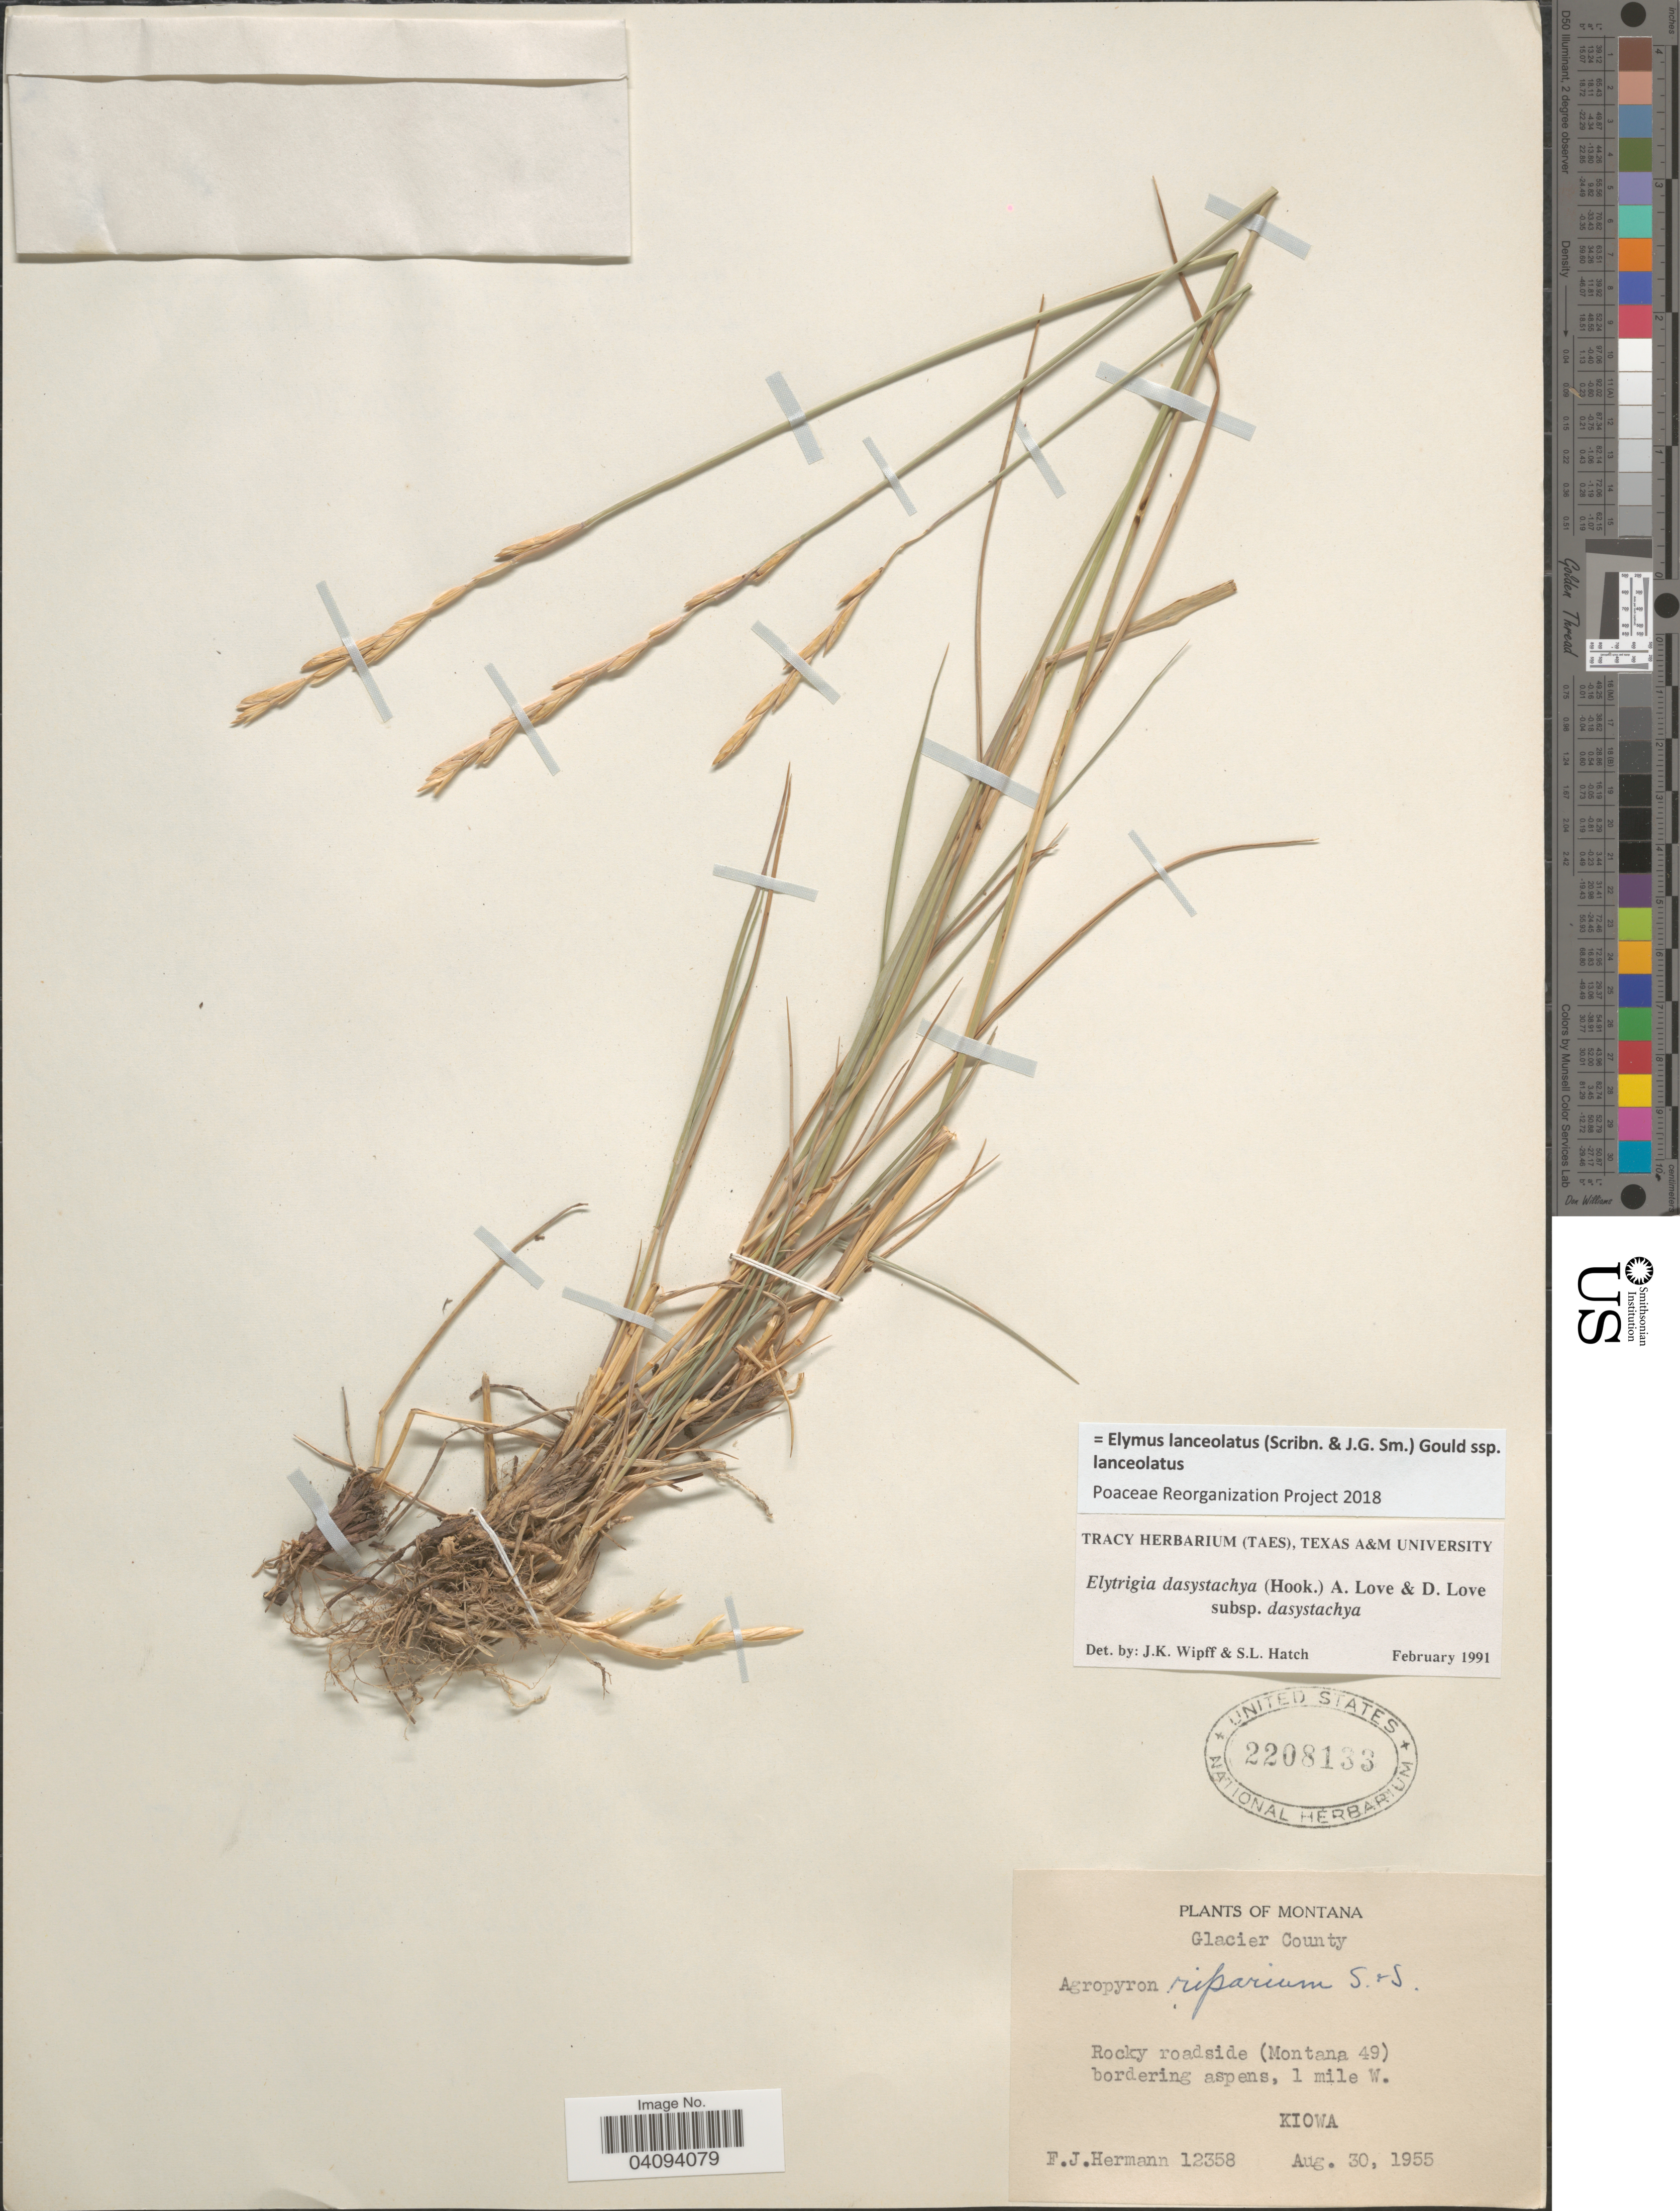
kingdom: Plantae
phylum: Tracheophyta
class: Liliopsida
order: Poales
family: Poaceae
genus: Elymus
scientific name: Elymus lanceolatus subsp. lanceolatus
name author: (Scribn. & J.G. Sm.) Gould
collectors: F. J. Hermann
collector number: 12358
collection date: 1955-08-30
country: United States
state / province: Montana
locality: Glacier County. Rocky roadside (Montana 49) bordering aspens, 1 mile W. Kiowa.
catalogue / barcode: US 2208133